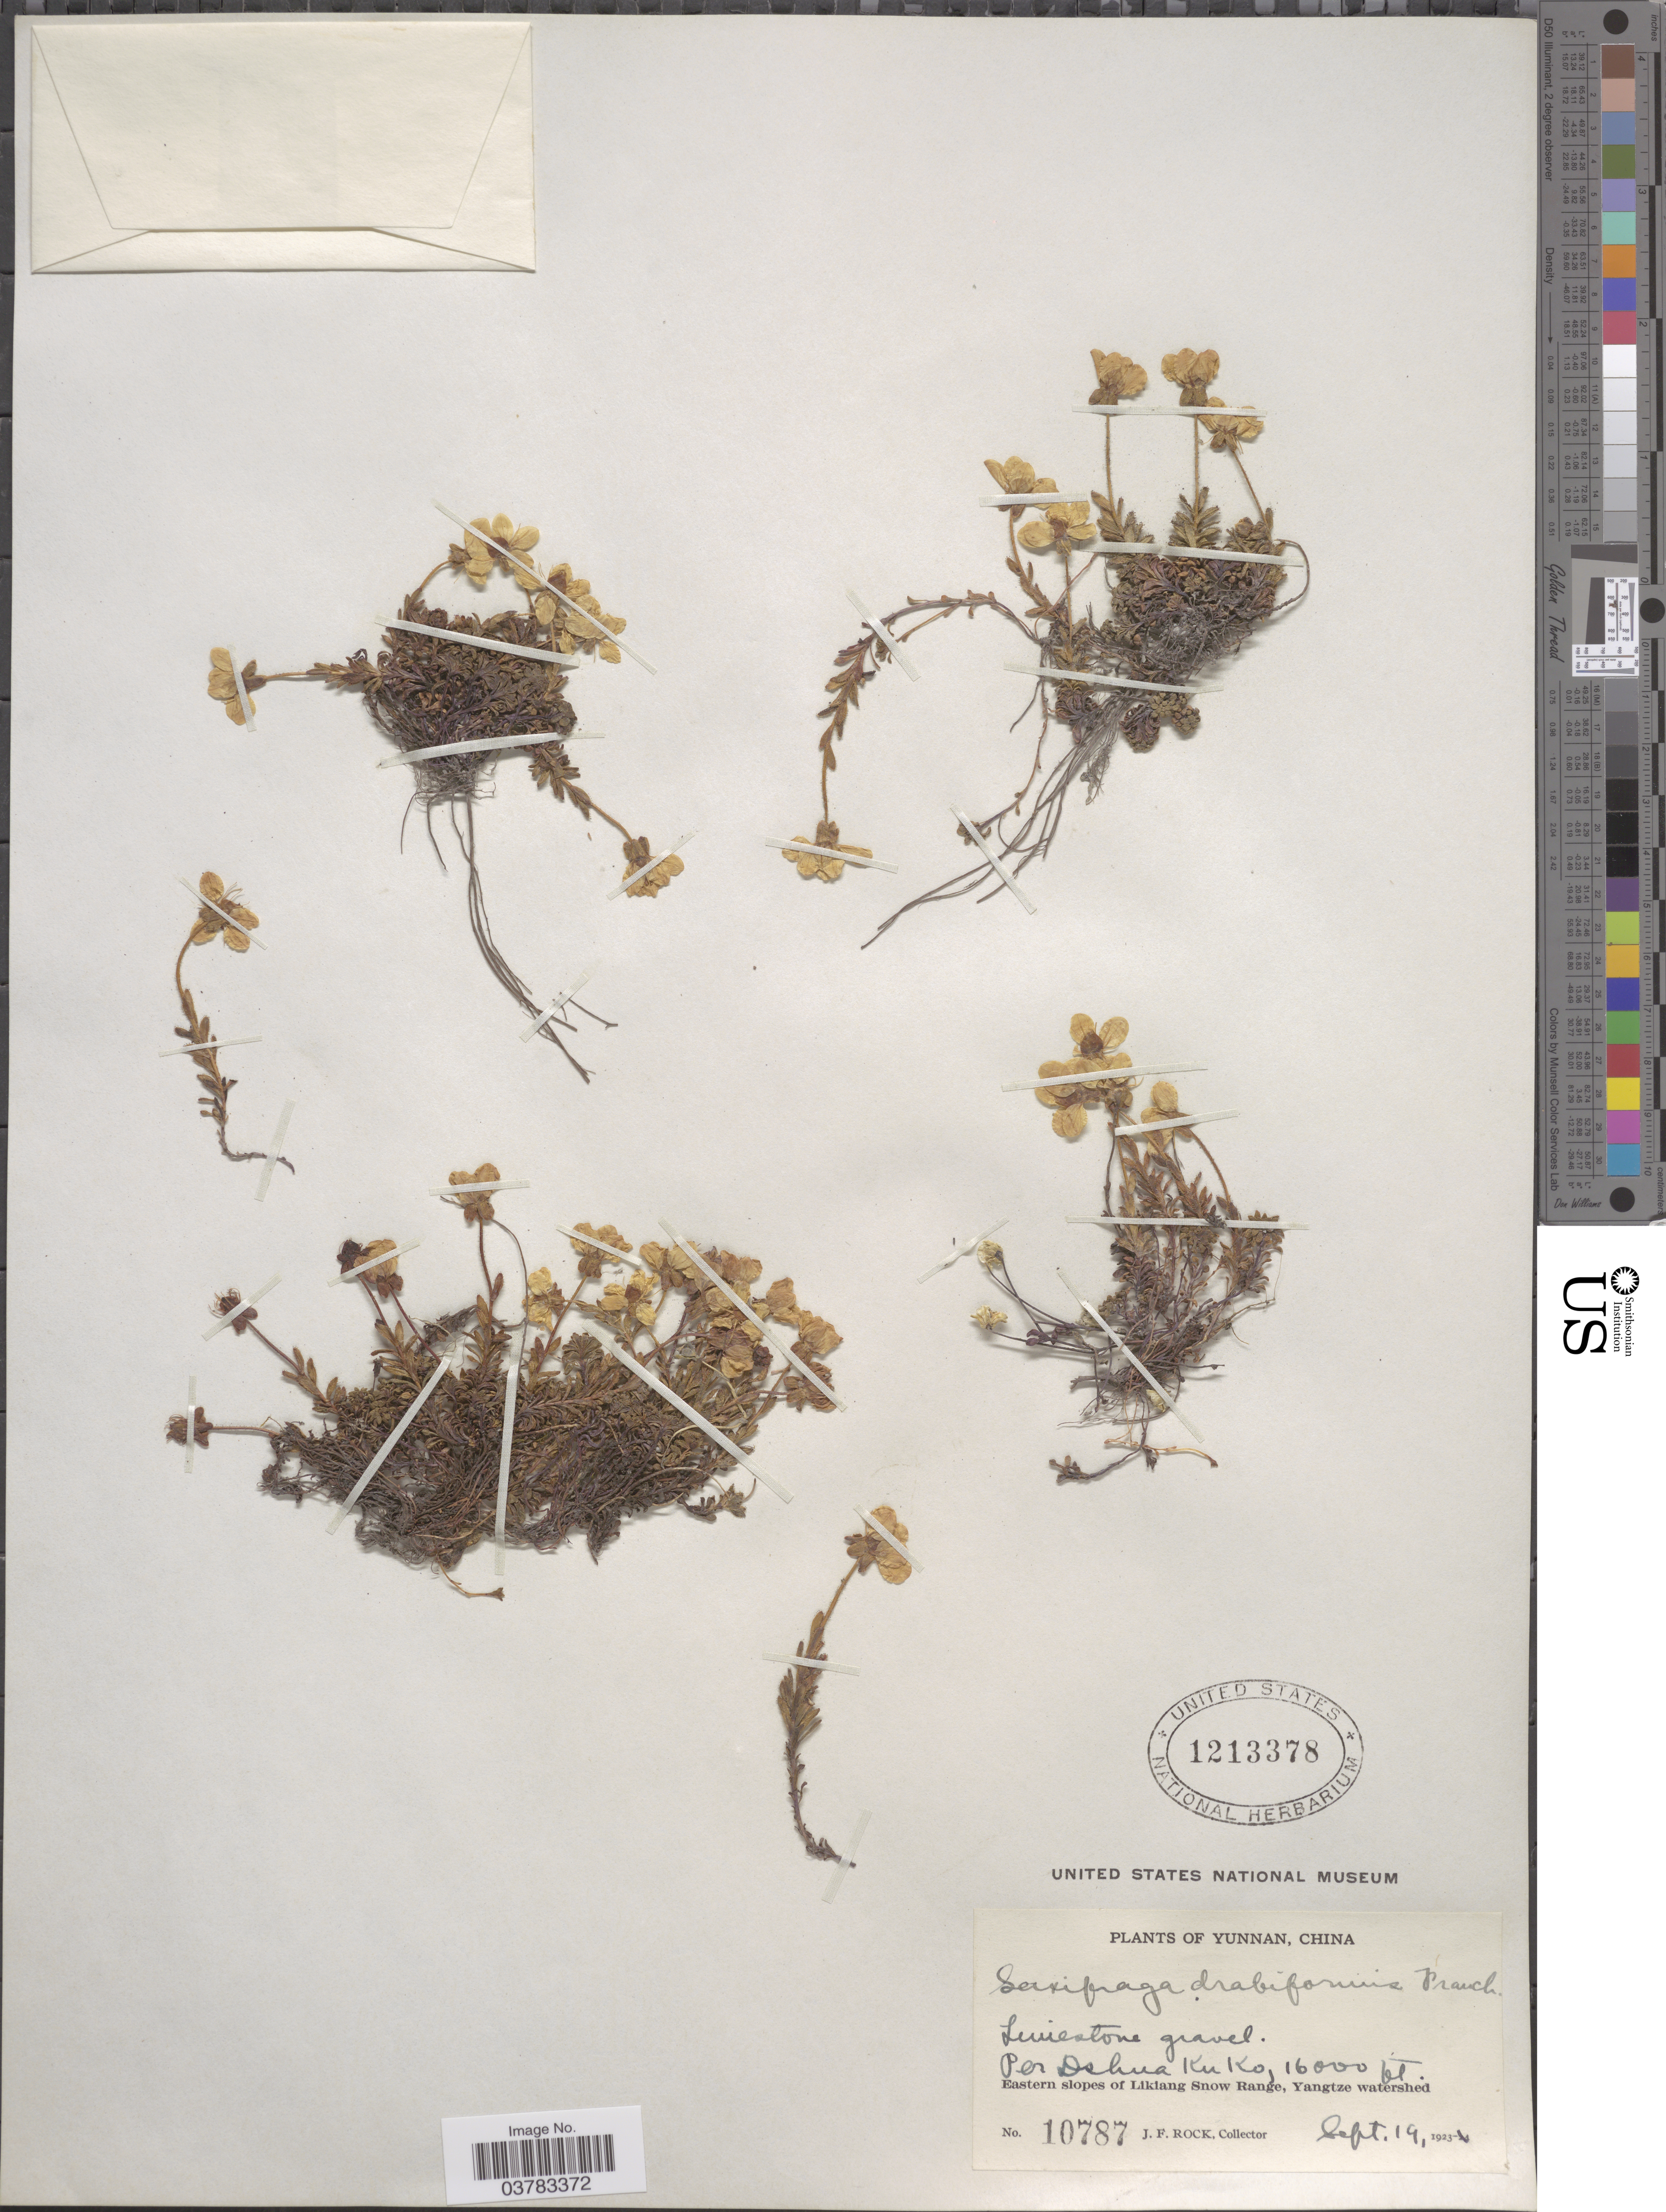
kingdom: Plantae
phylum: Tracheophyta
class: Magnoliopsida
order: Saxifragales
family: Saxifragaceae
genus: Saxifraga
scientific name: Saxifraga drabiformis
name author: Franch.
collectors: J. Rock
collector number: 10787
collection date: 1923-09-19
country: China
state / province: Yunnan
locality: Per Dshua Ku Ko. Eastern slopes of Likiang Snow Range, Yangtze watershed.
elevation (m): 4877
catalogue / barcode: US 1213378